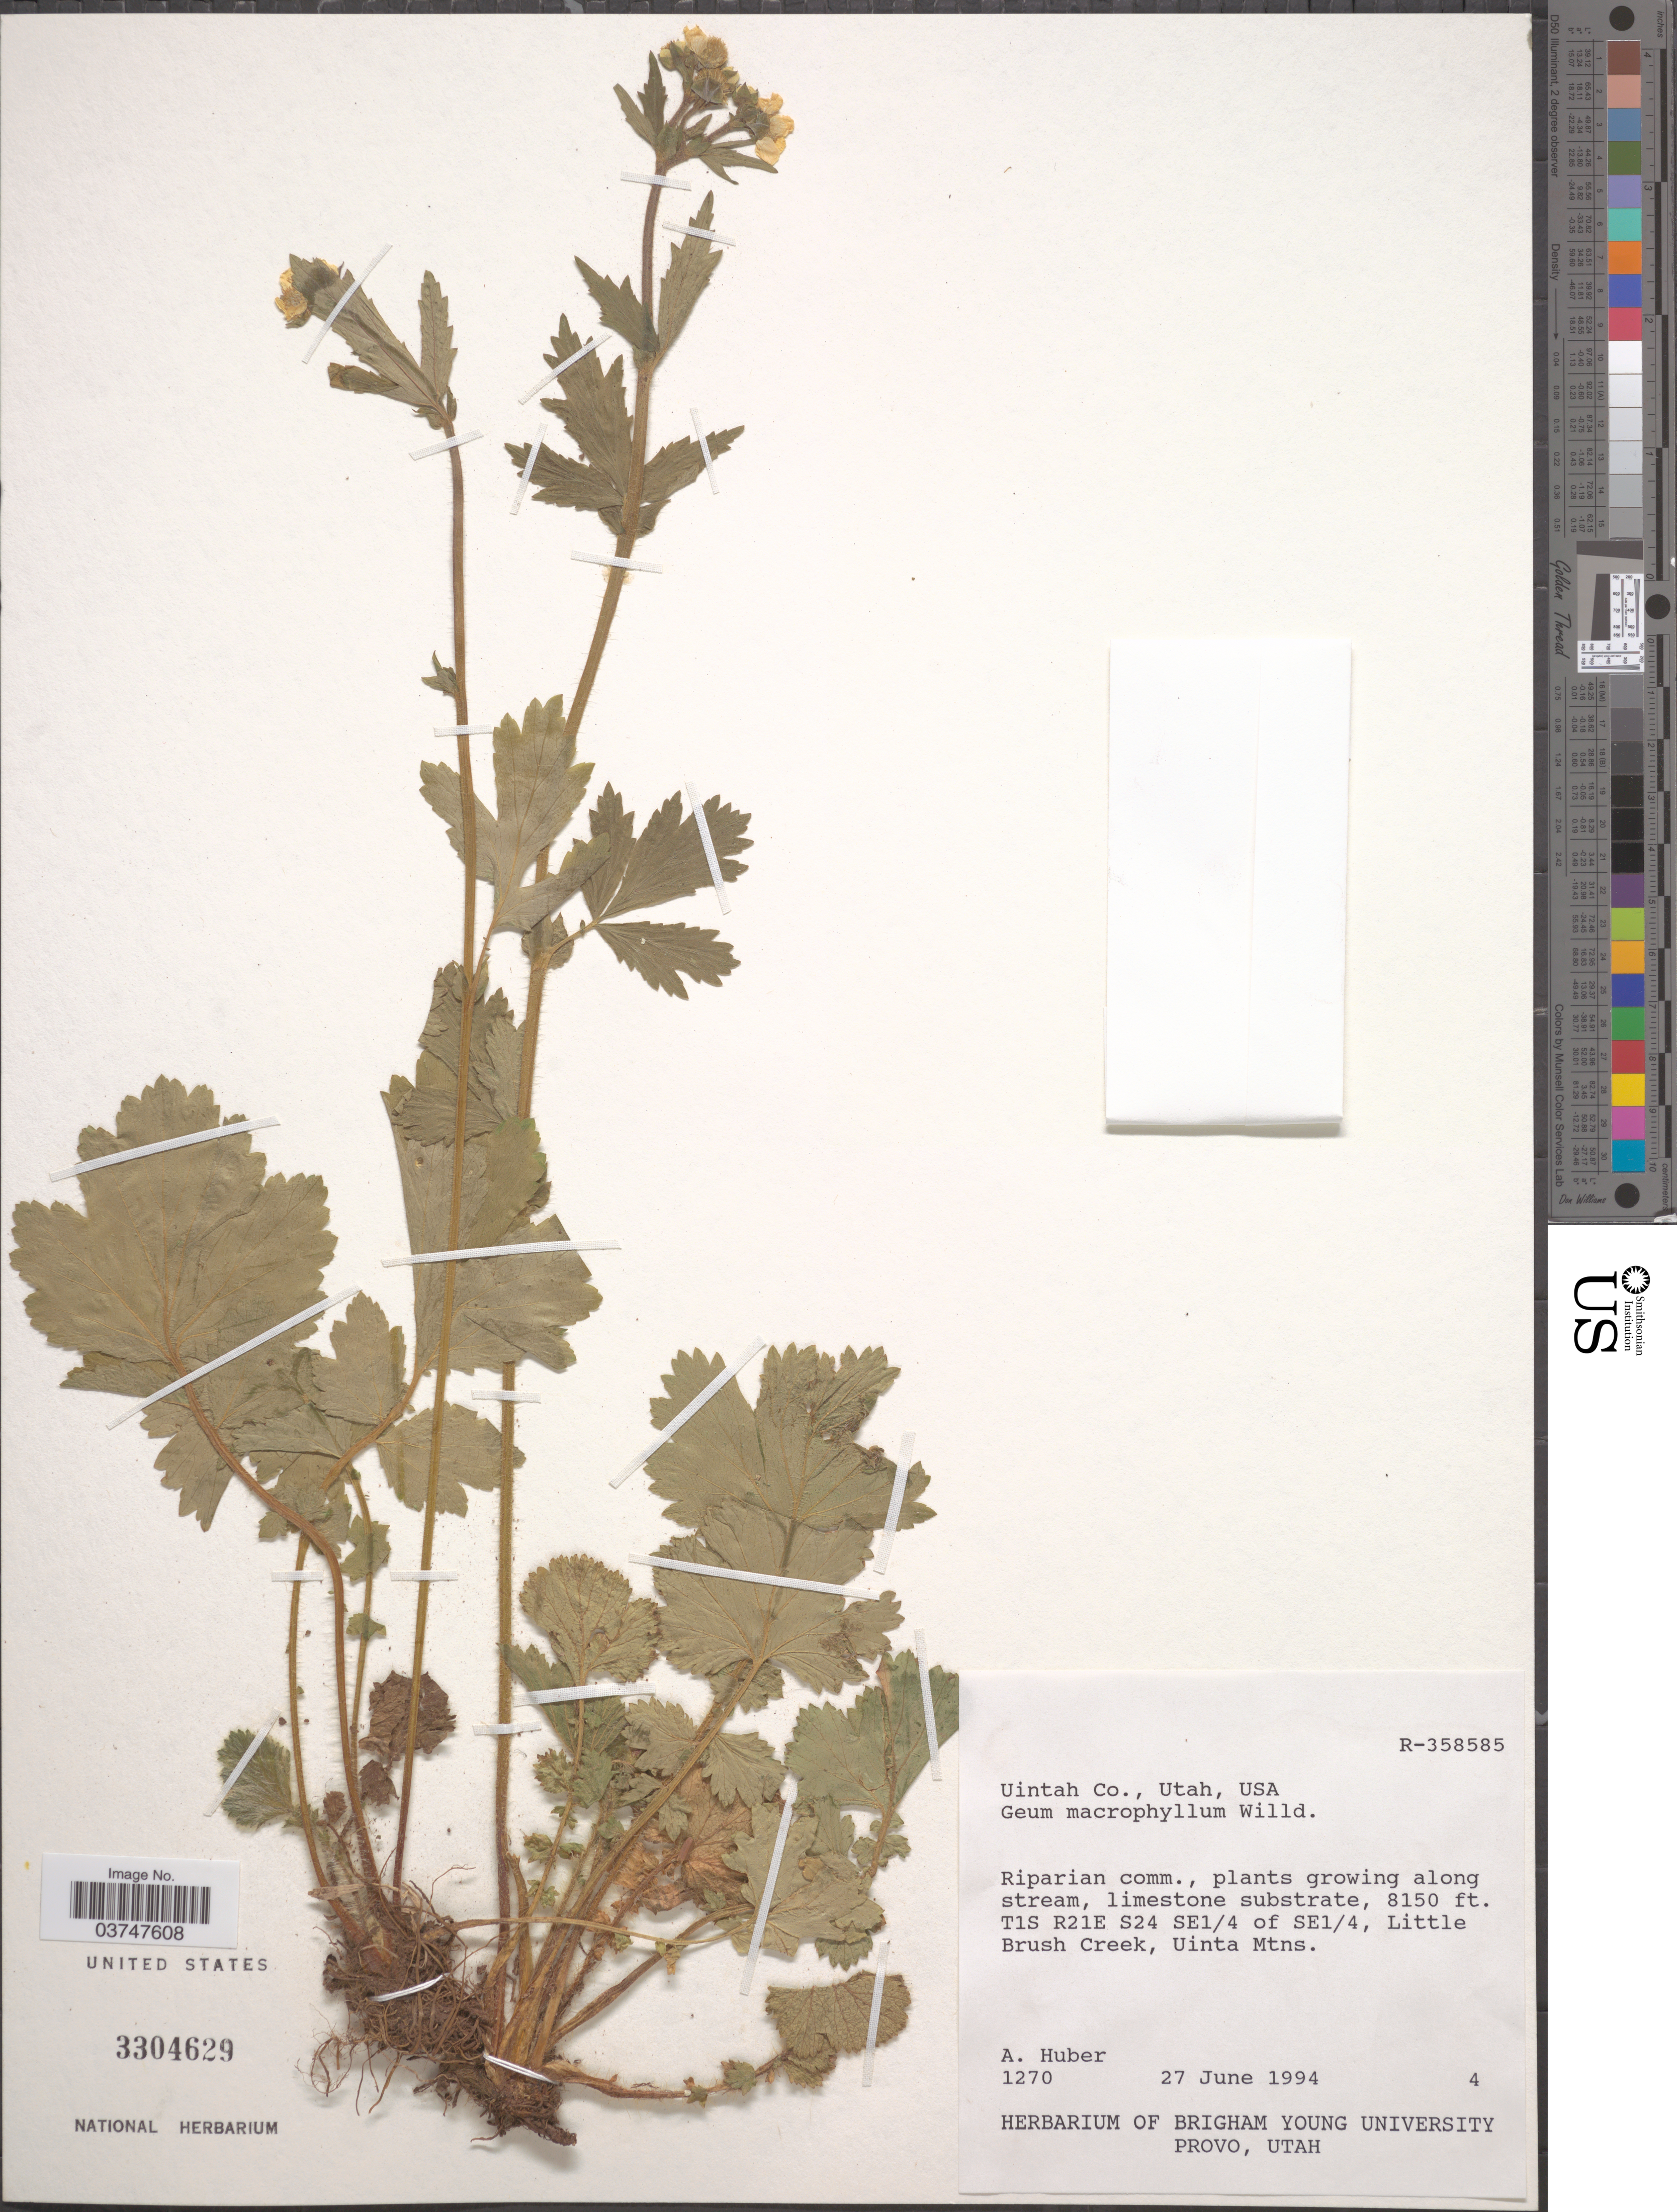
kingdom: Plantae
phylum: Tracheophyta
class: Magnoliopsida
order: Rosales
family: Rosaceae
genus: Geum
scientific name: Geum macrophyllum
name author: Willd.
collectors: A. Huber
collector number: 1270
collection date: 1994-06-27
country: United States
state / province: Utah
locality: Uintah Co., T1S R21E S24 SE1/4 of SE1/4, Little Brush Creek, Uinta Mtns.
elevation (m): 2484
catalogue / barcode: US 3304629